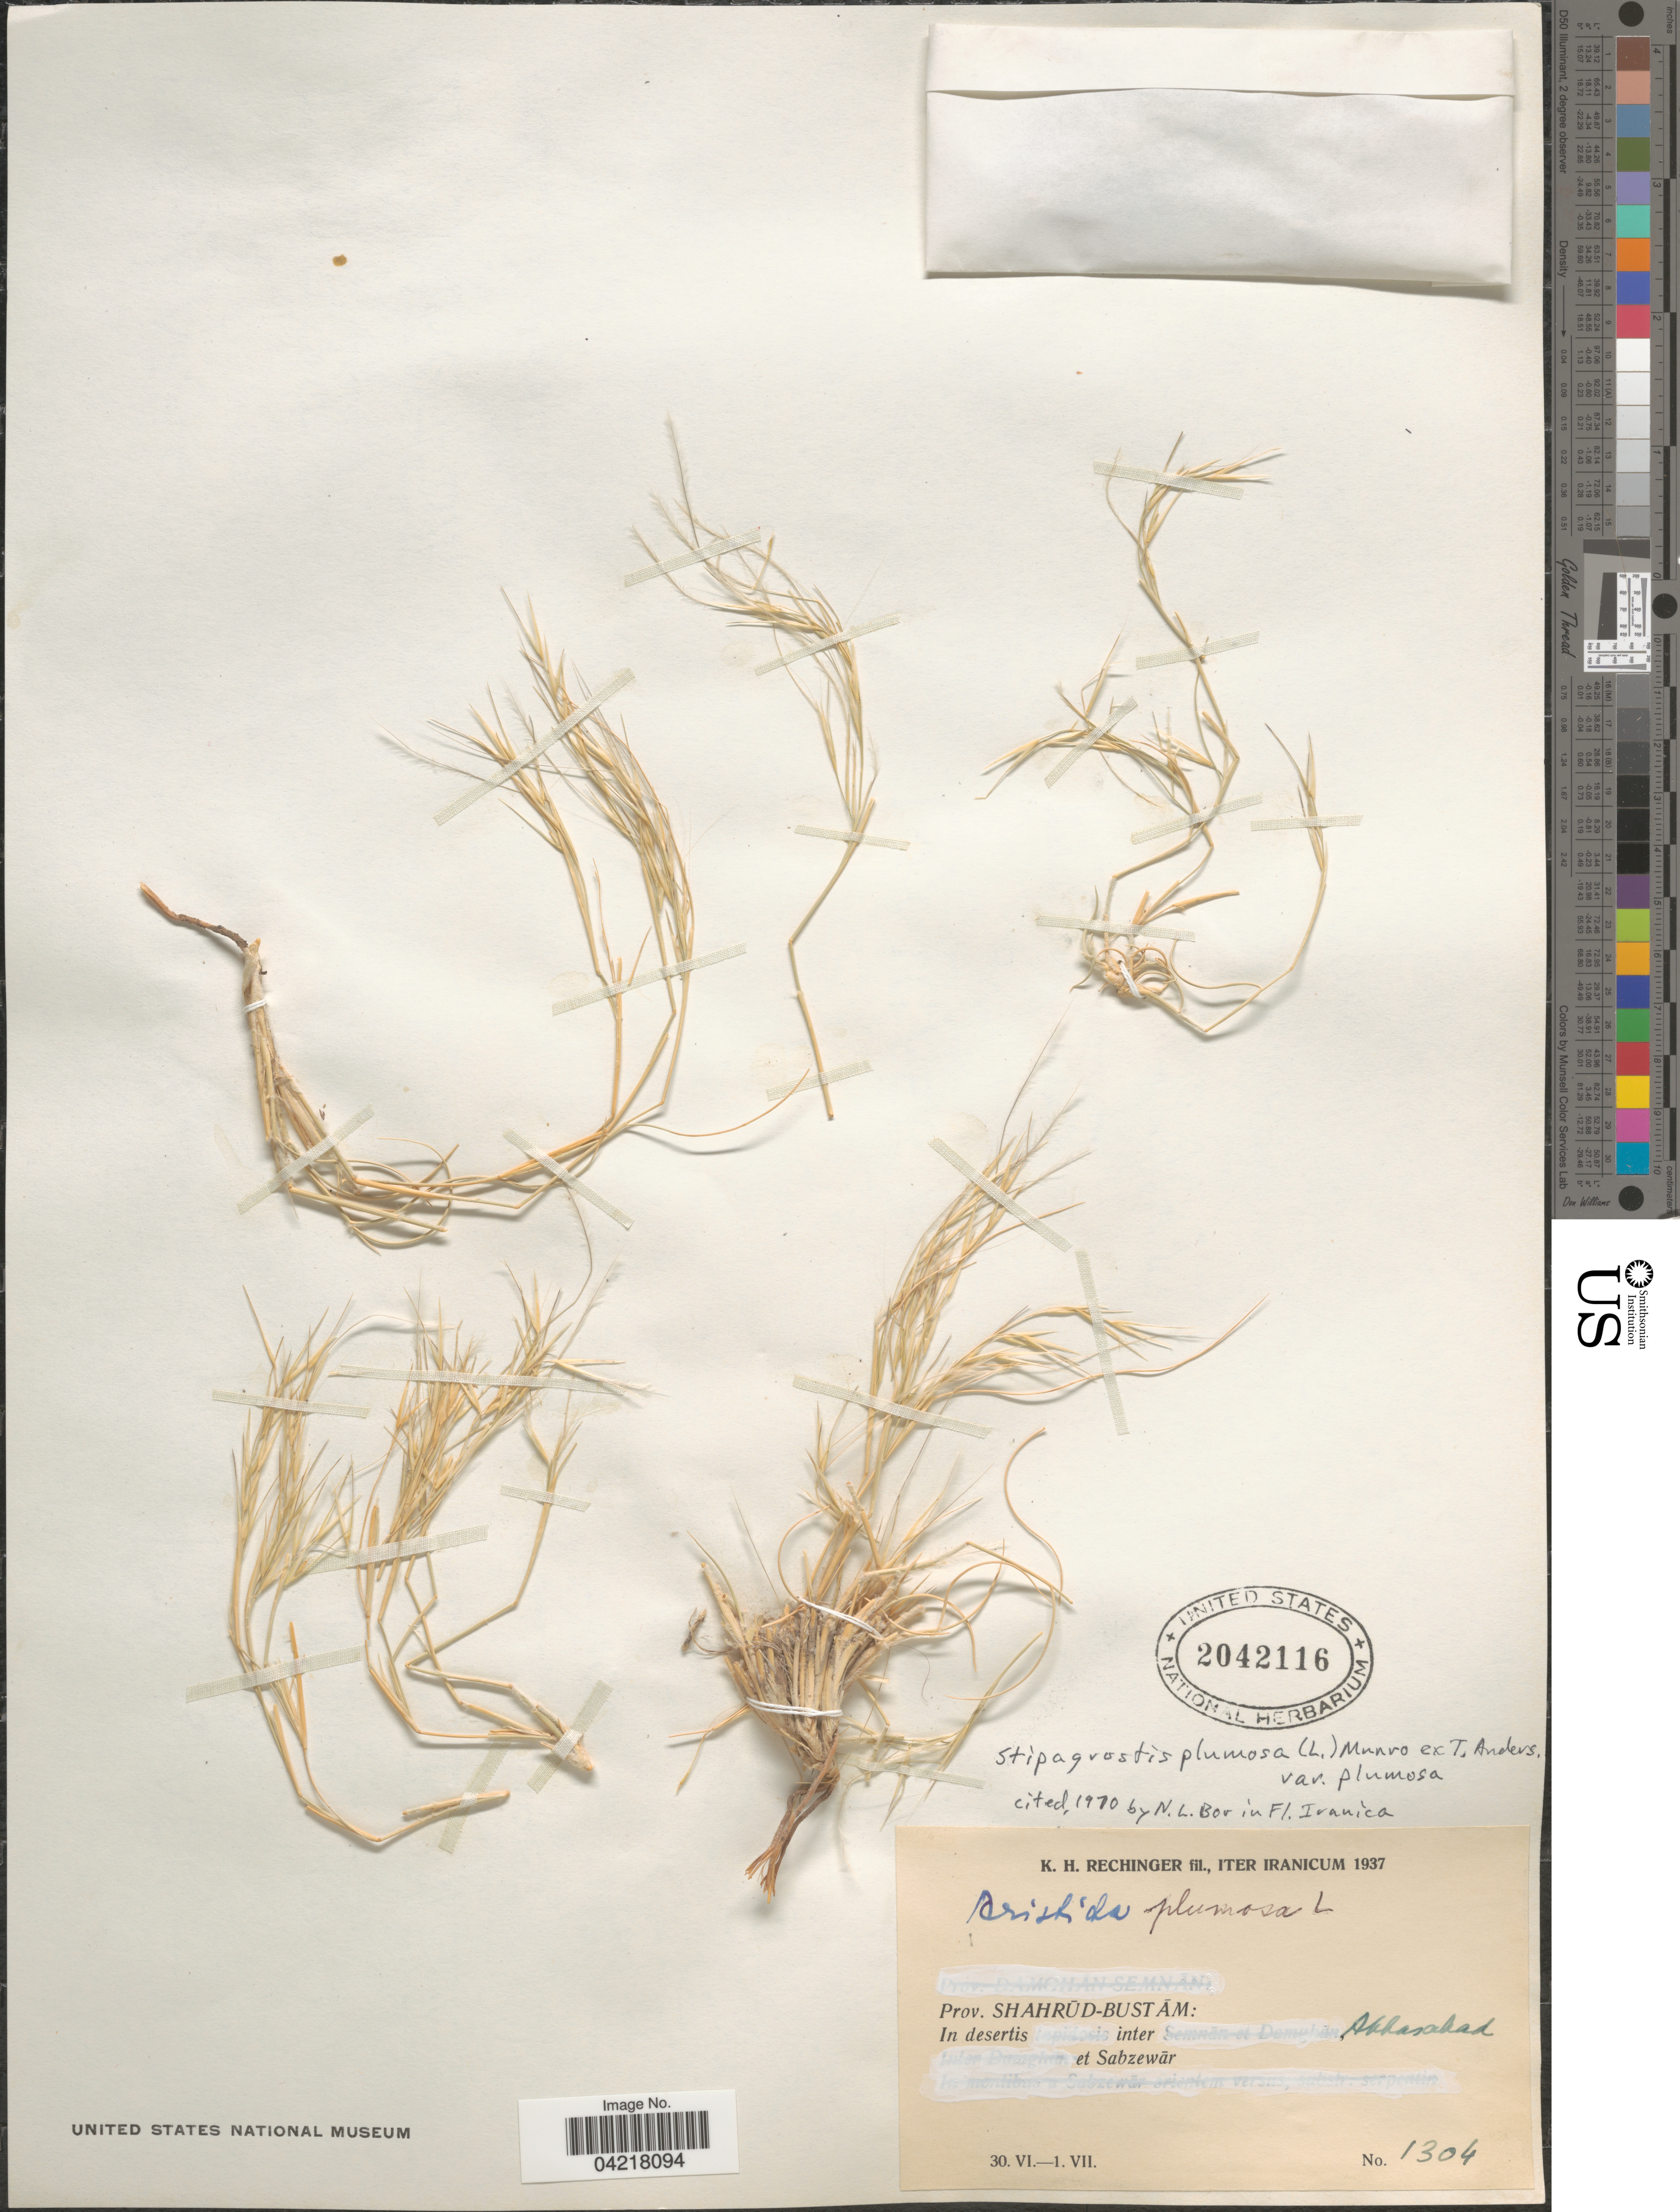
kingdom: Plantae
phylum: Tracheophyta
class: Liliopsida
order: Poales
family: Poaceae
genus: Stipagrostis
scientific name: Stipagrostis plumosa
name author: (L.) Munro ex T. Anderson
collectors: K. H. Rechinger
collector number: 1304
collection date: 1937-06-30/1937-07-01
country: Iran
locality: Iter Iranicum 1937. Prov. Shahrūd-Bustām: In desertis inter Akhasabad [interpreted] et Sabzewār.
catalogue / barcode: US 2042116